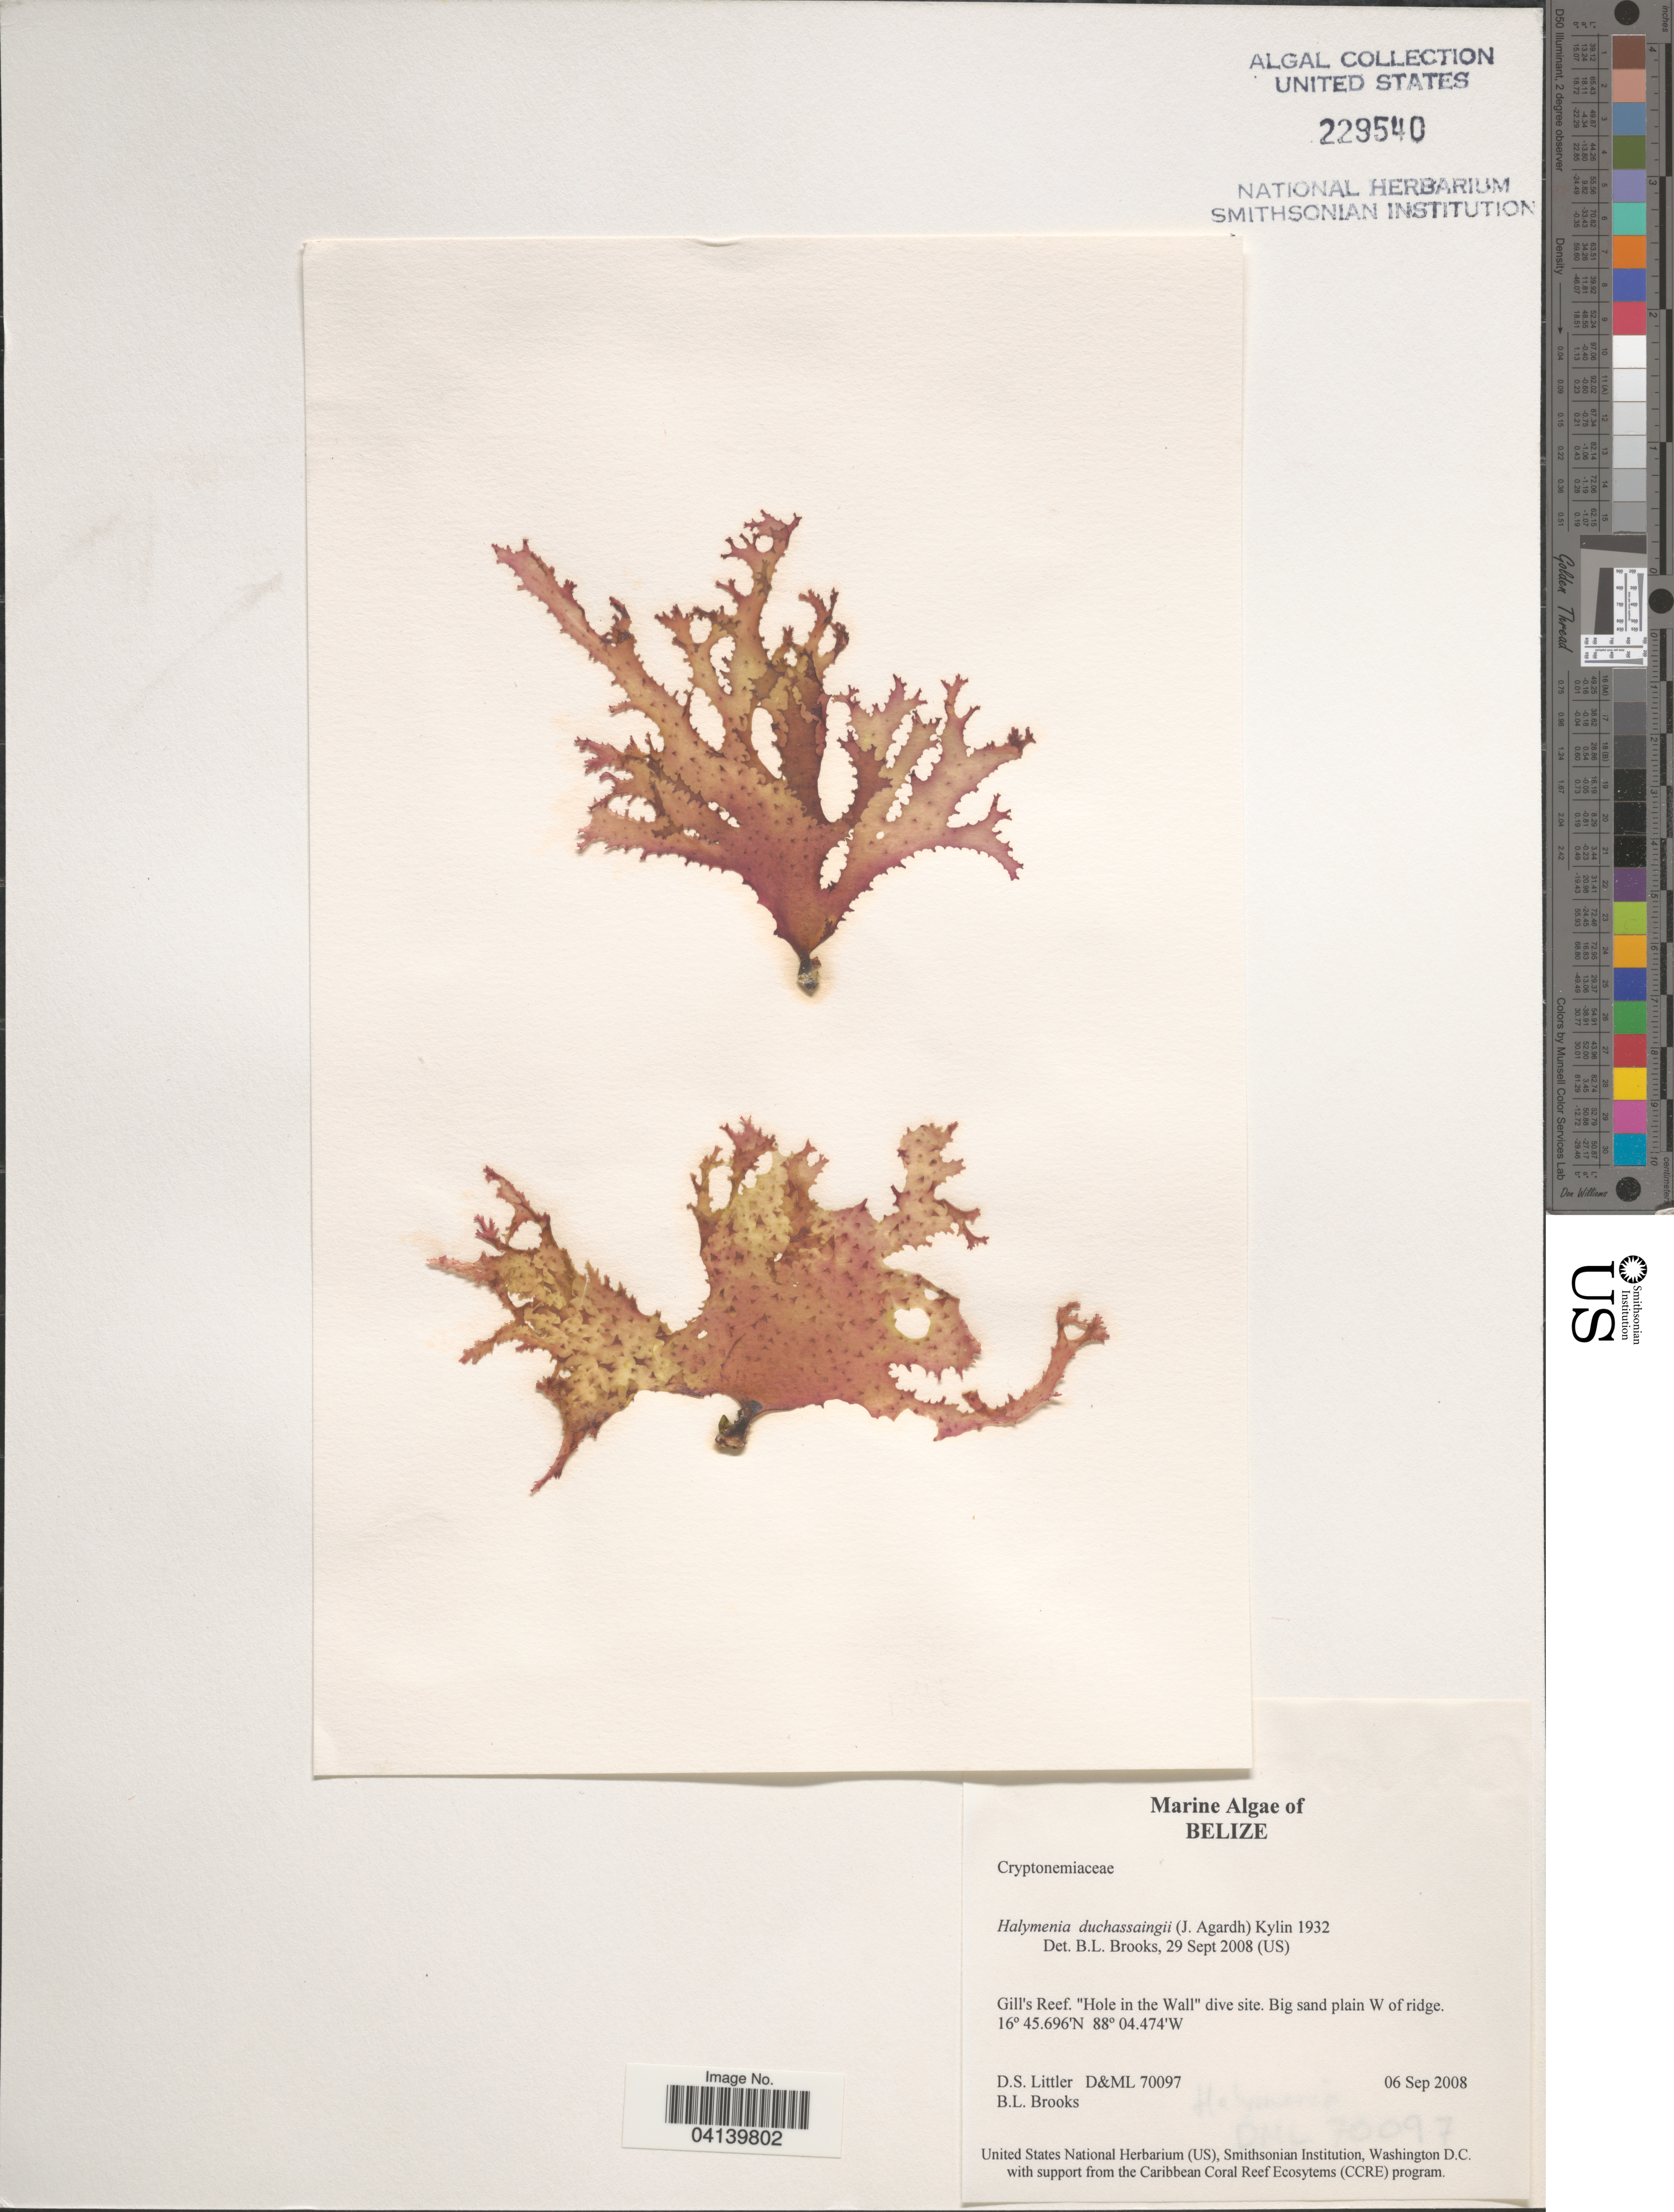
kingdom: Plantae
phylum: Rhodophyta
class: Florideophyceae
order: Halymeniales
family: Halymeniaceae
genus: Halymenia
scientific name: Halymenia duchassaignii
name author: (J. Agardh) Kylin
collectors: D. S. Littler & B. Brooks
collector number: D&ML 70097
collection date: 2008-09-06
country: Belize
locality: Gill's Reef. "Hole in the Wall" dive site. Big sand plain W of ridge.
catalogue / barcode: US 229540